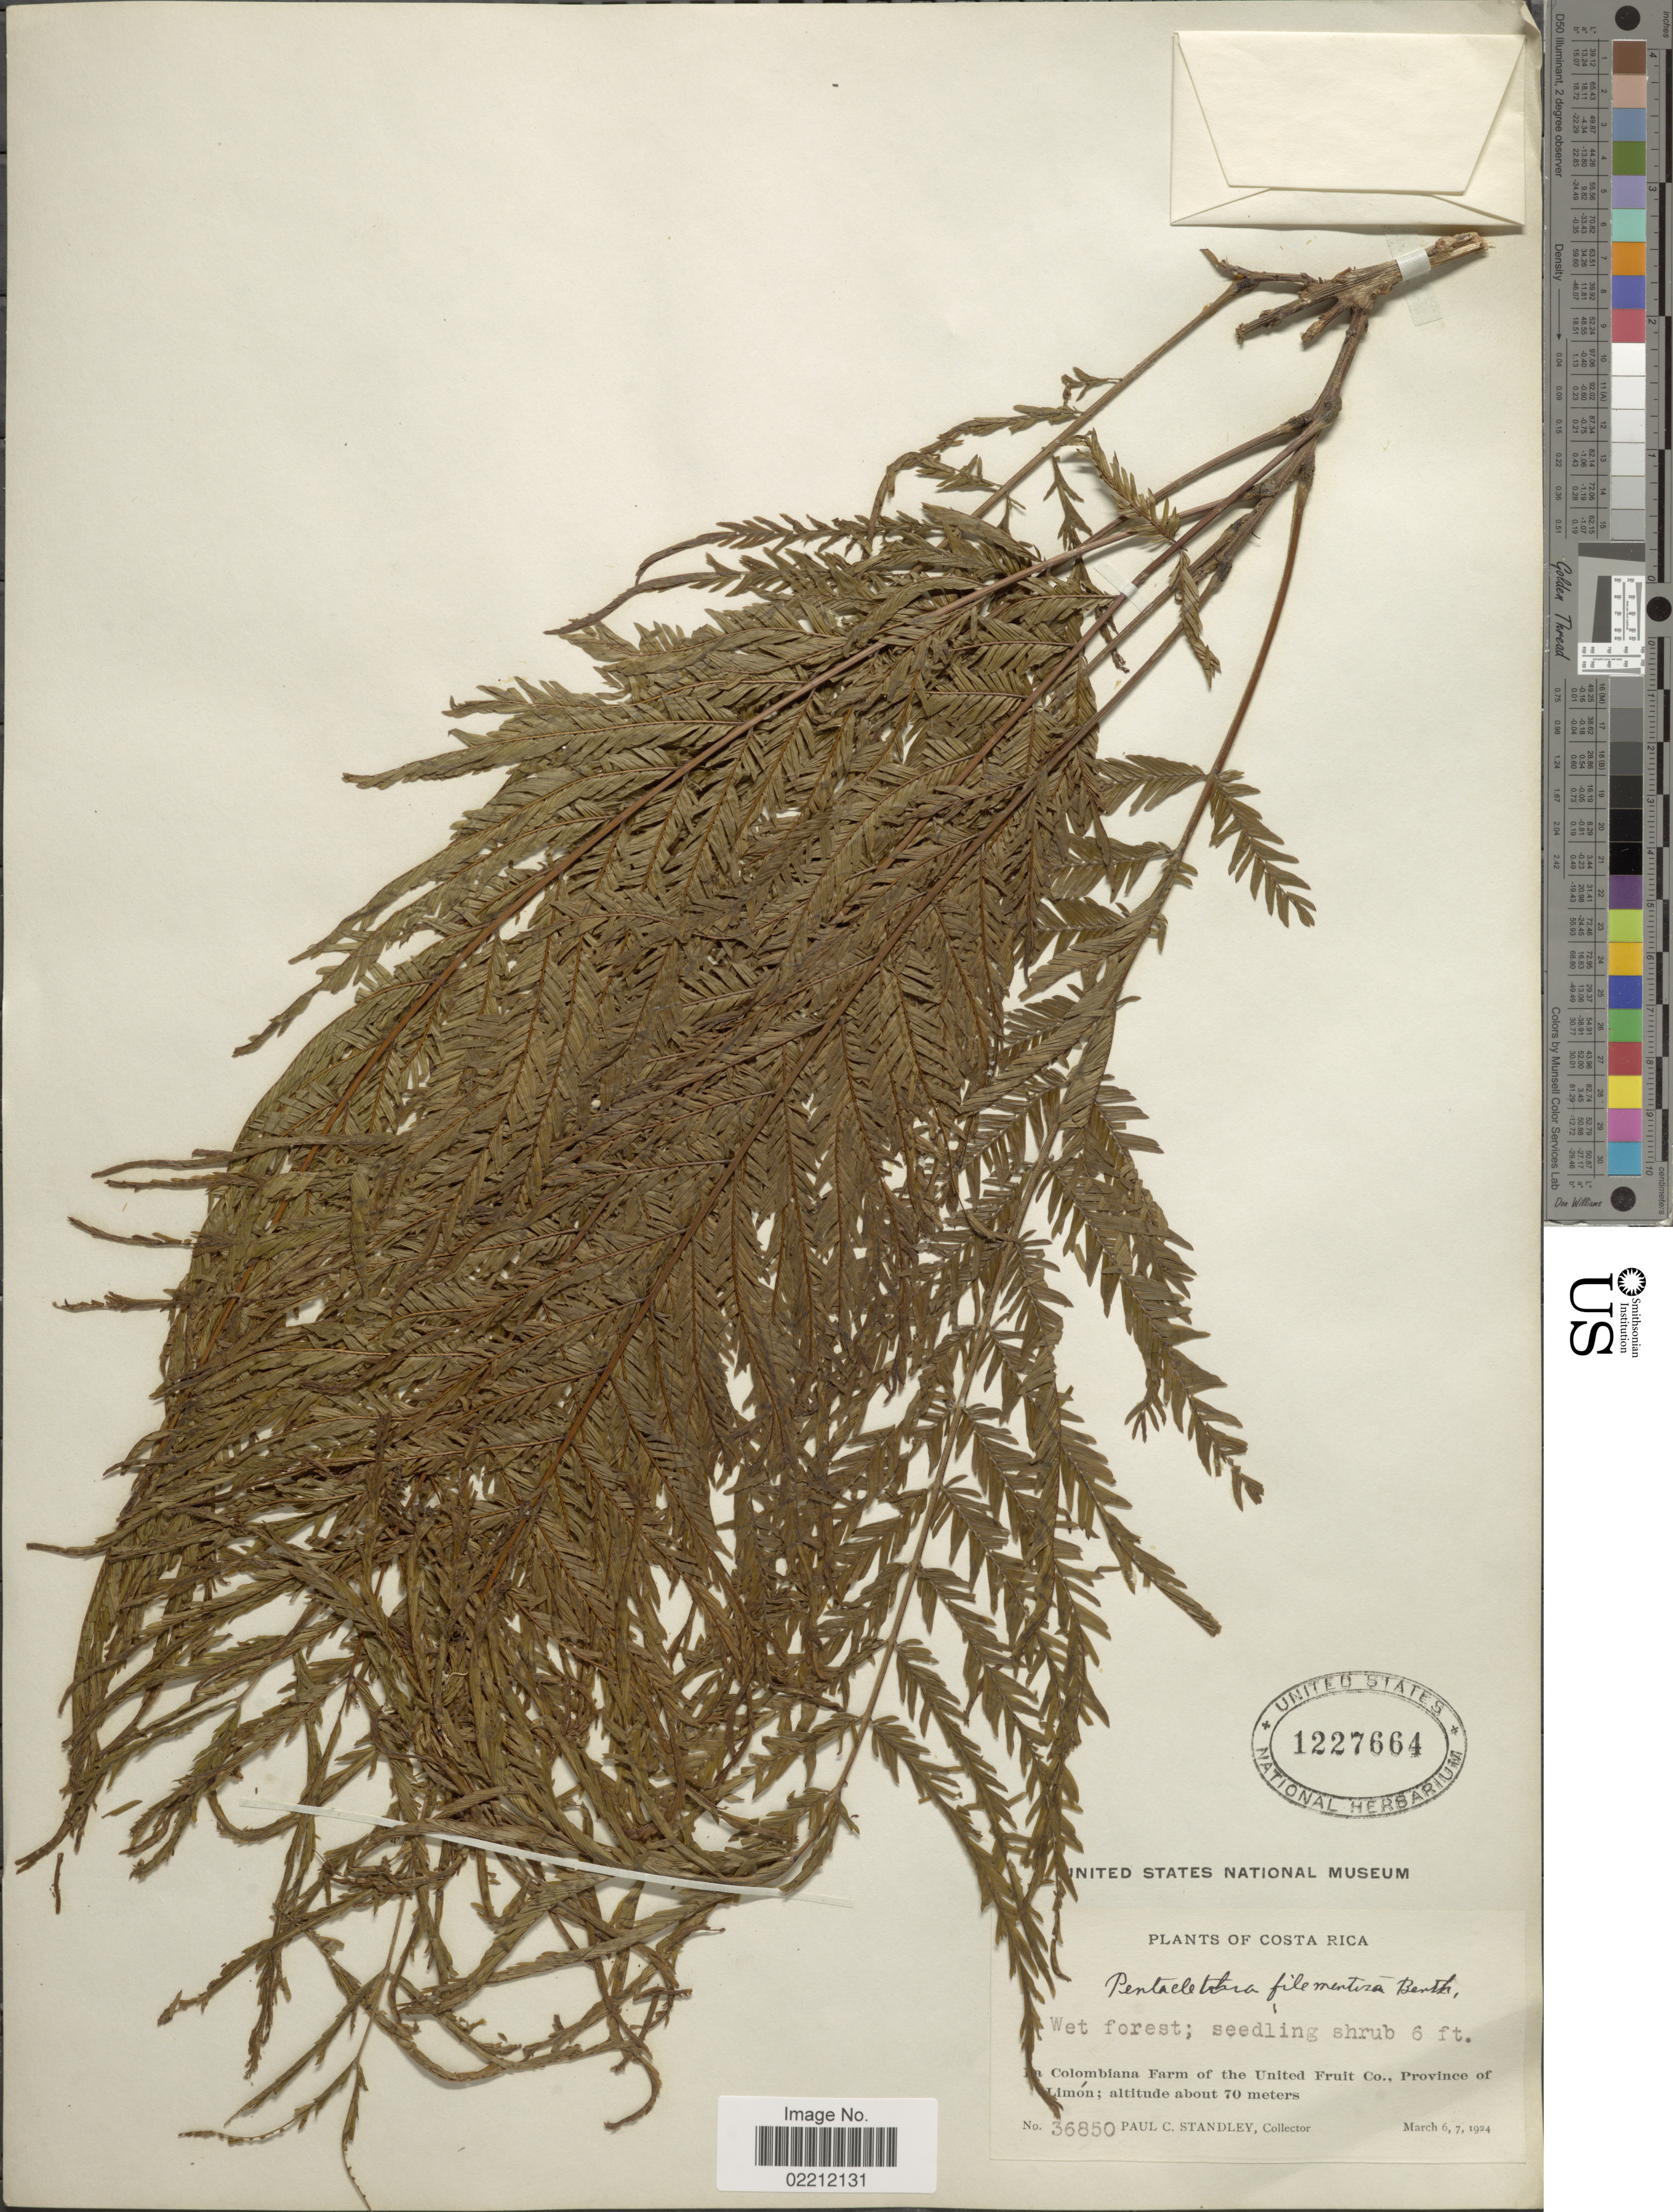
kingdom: Plantae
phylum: Tracheophyta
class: Magnoliopsida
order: Fabales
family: Fabaceae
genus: Pentaclethra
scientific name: Pentaclethra macroloba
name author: (Willd.) Kuntze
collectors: P. C. Standley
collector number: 36850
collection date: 1924-03-06/1924-03-07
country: Costa Rica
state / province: Limón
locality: La Colombiana Farm of the United Fruit Co.,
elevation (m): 70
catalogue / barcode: US 1227664